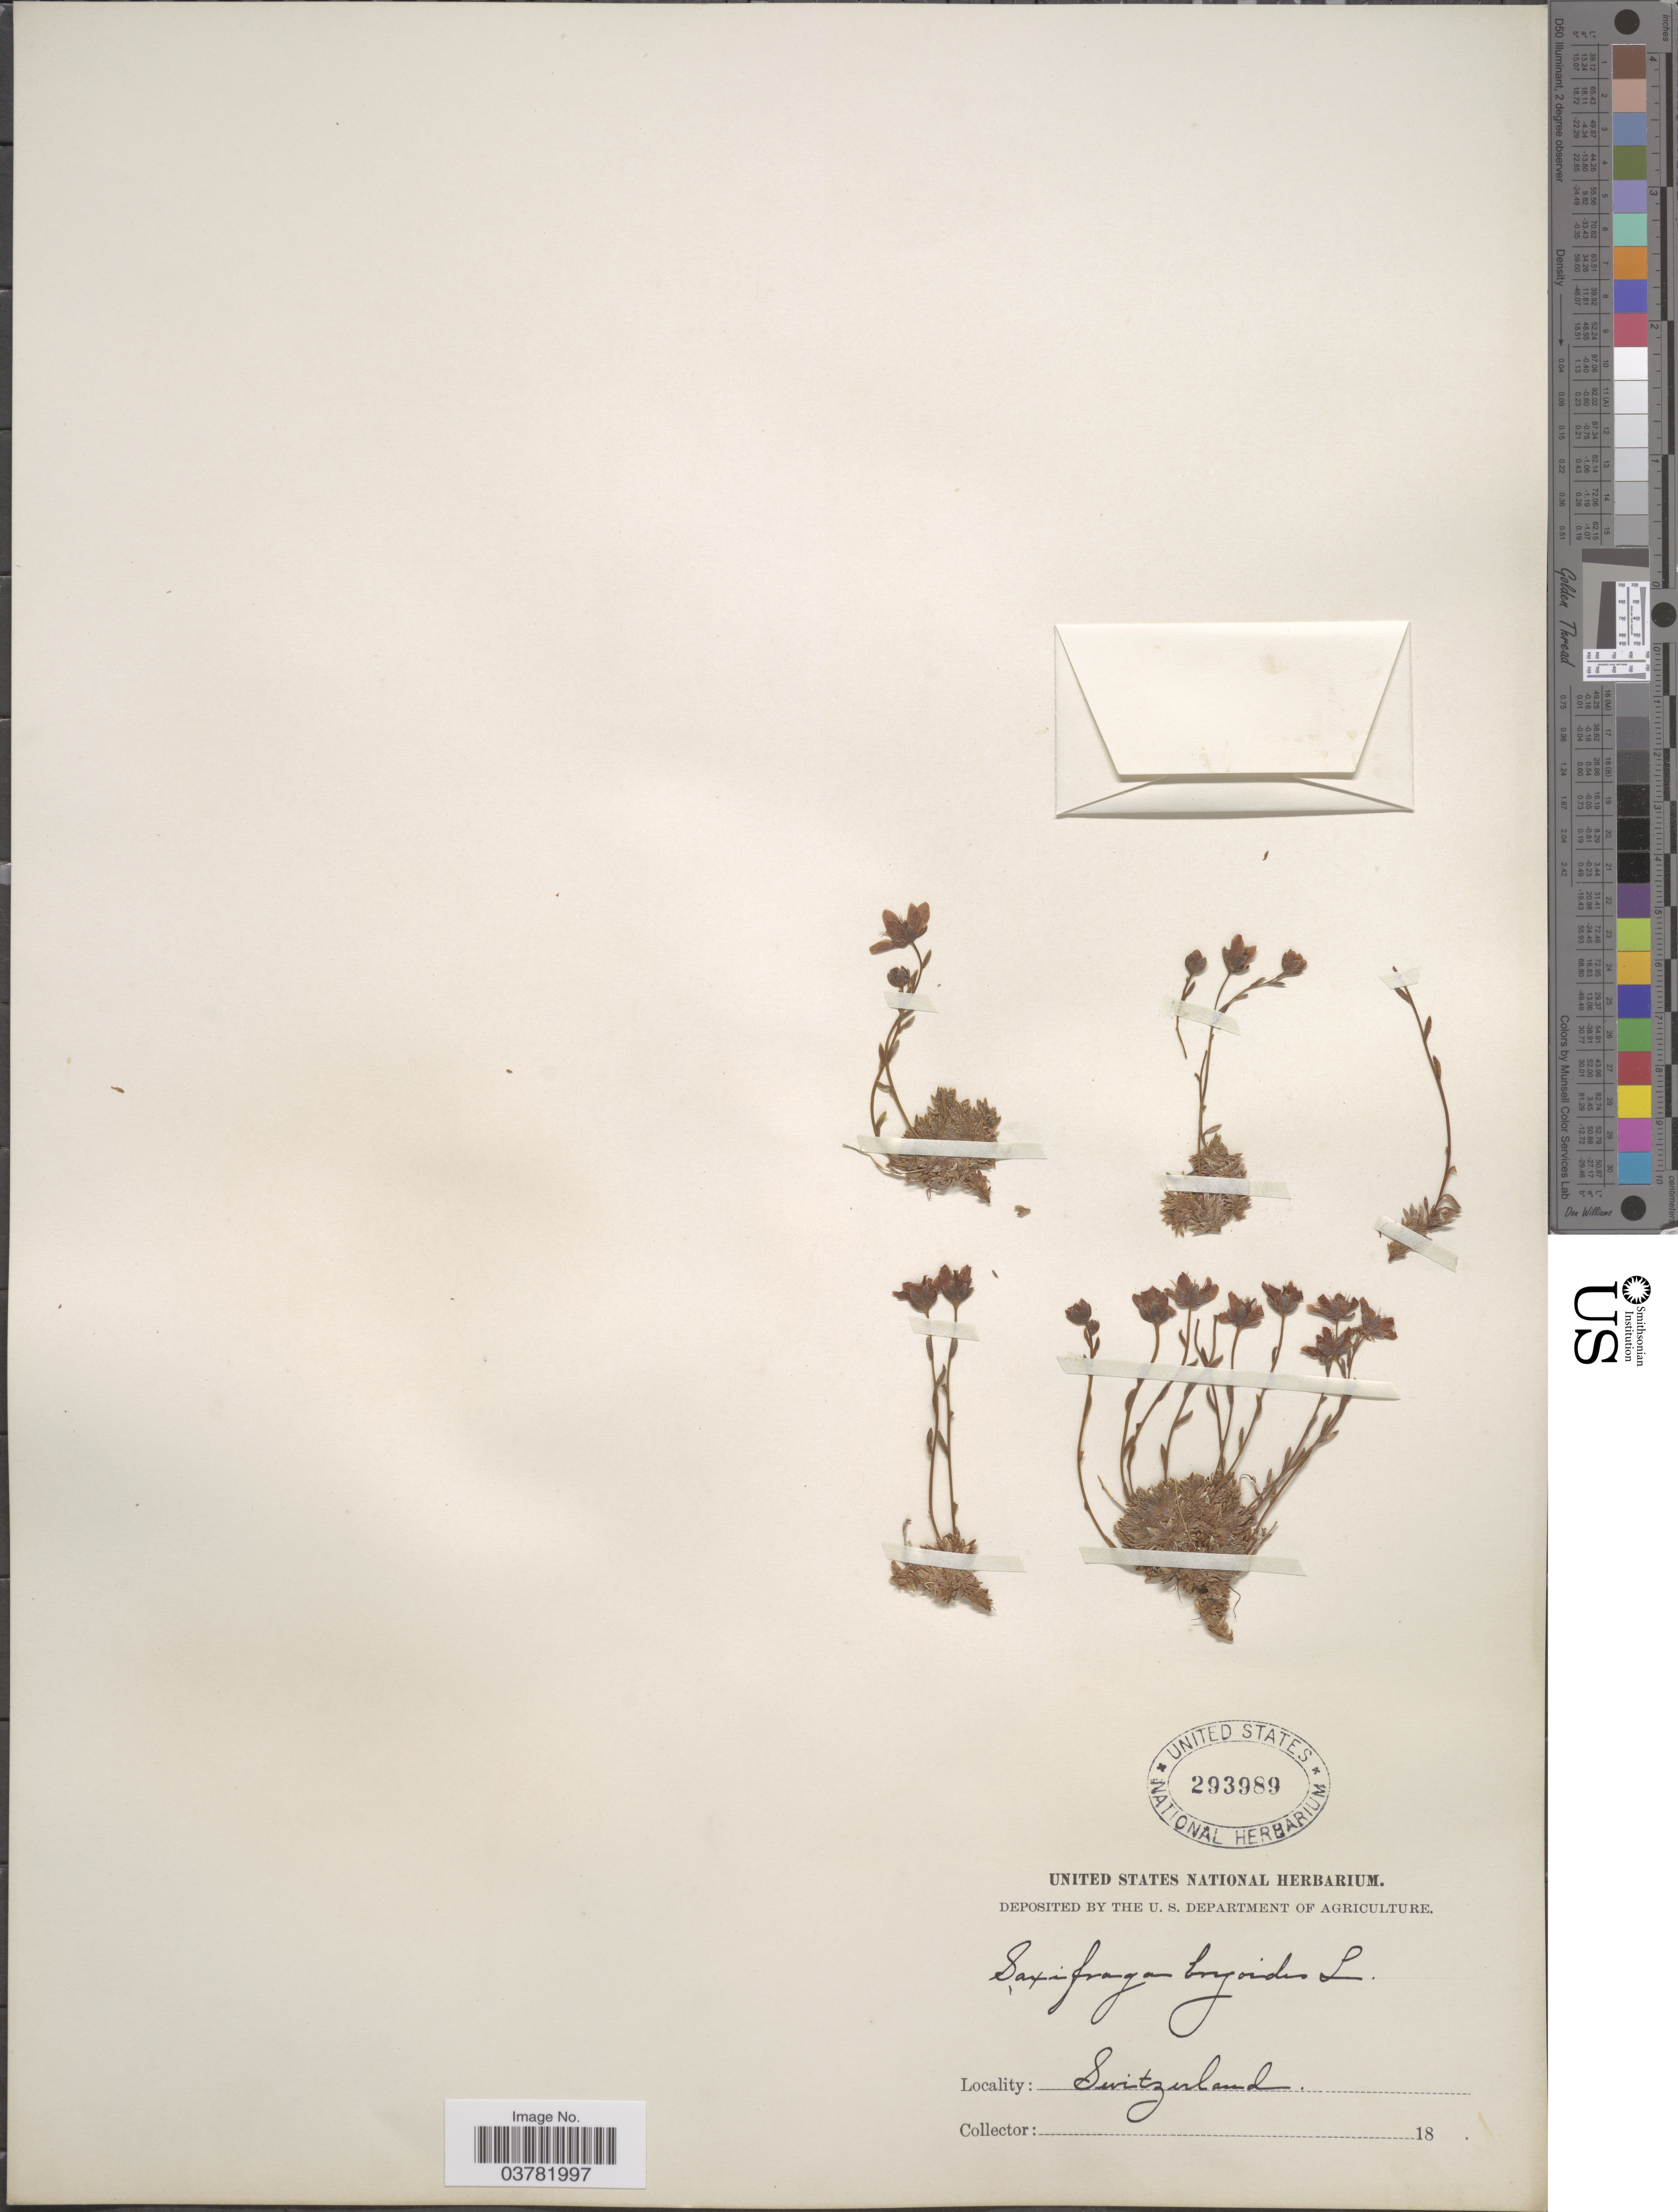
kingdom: Plantae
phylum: Tracheophyta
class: Magnoliopsida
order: Saxifragales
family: Saxifragaceae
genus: Saxifraga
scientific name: Saxifraga bryoides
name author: L.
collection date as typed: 18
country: Switzerland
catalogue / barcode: US 293989